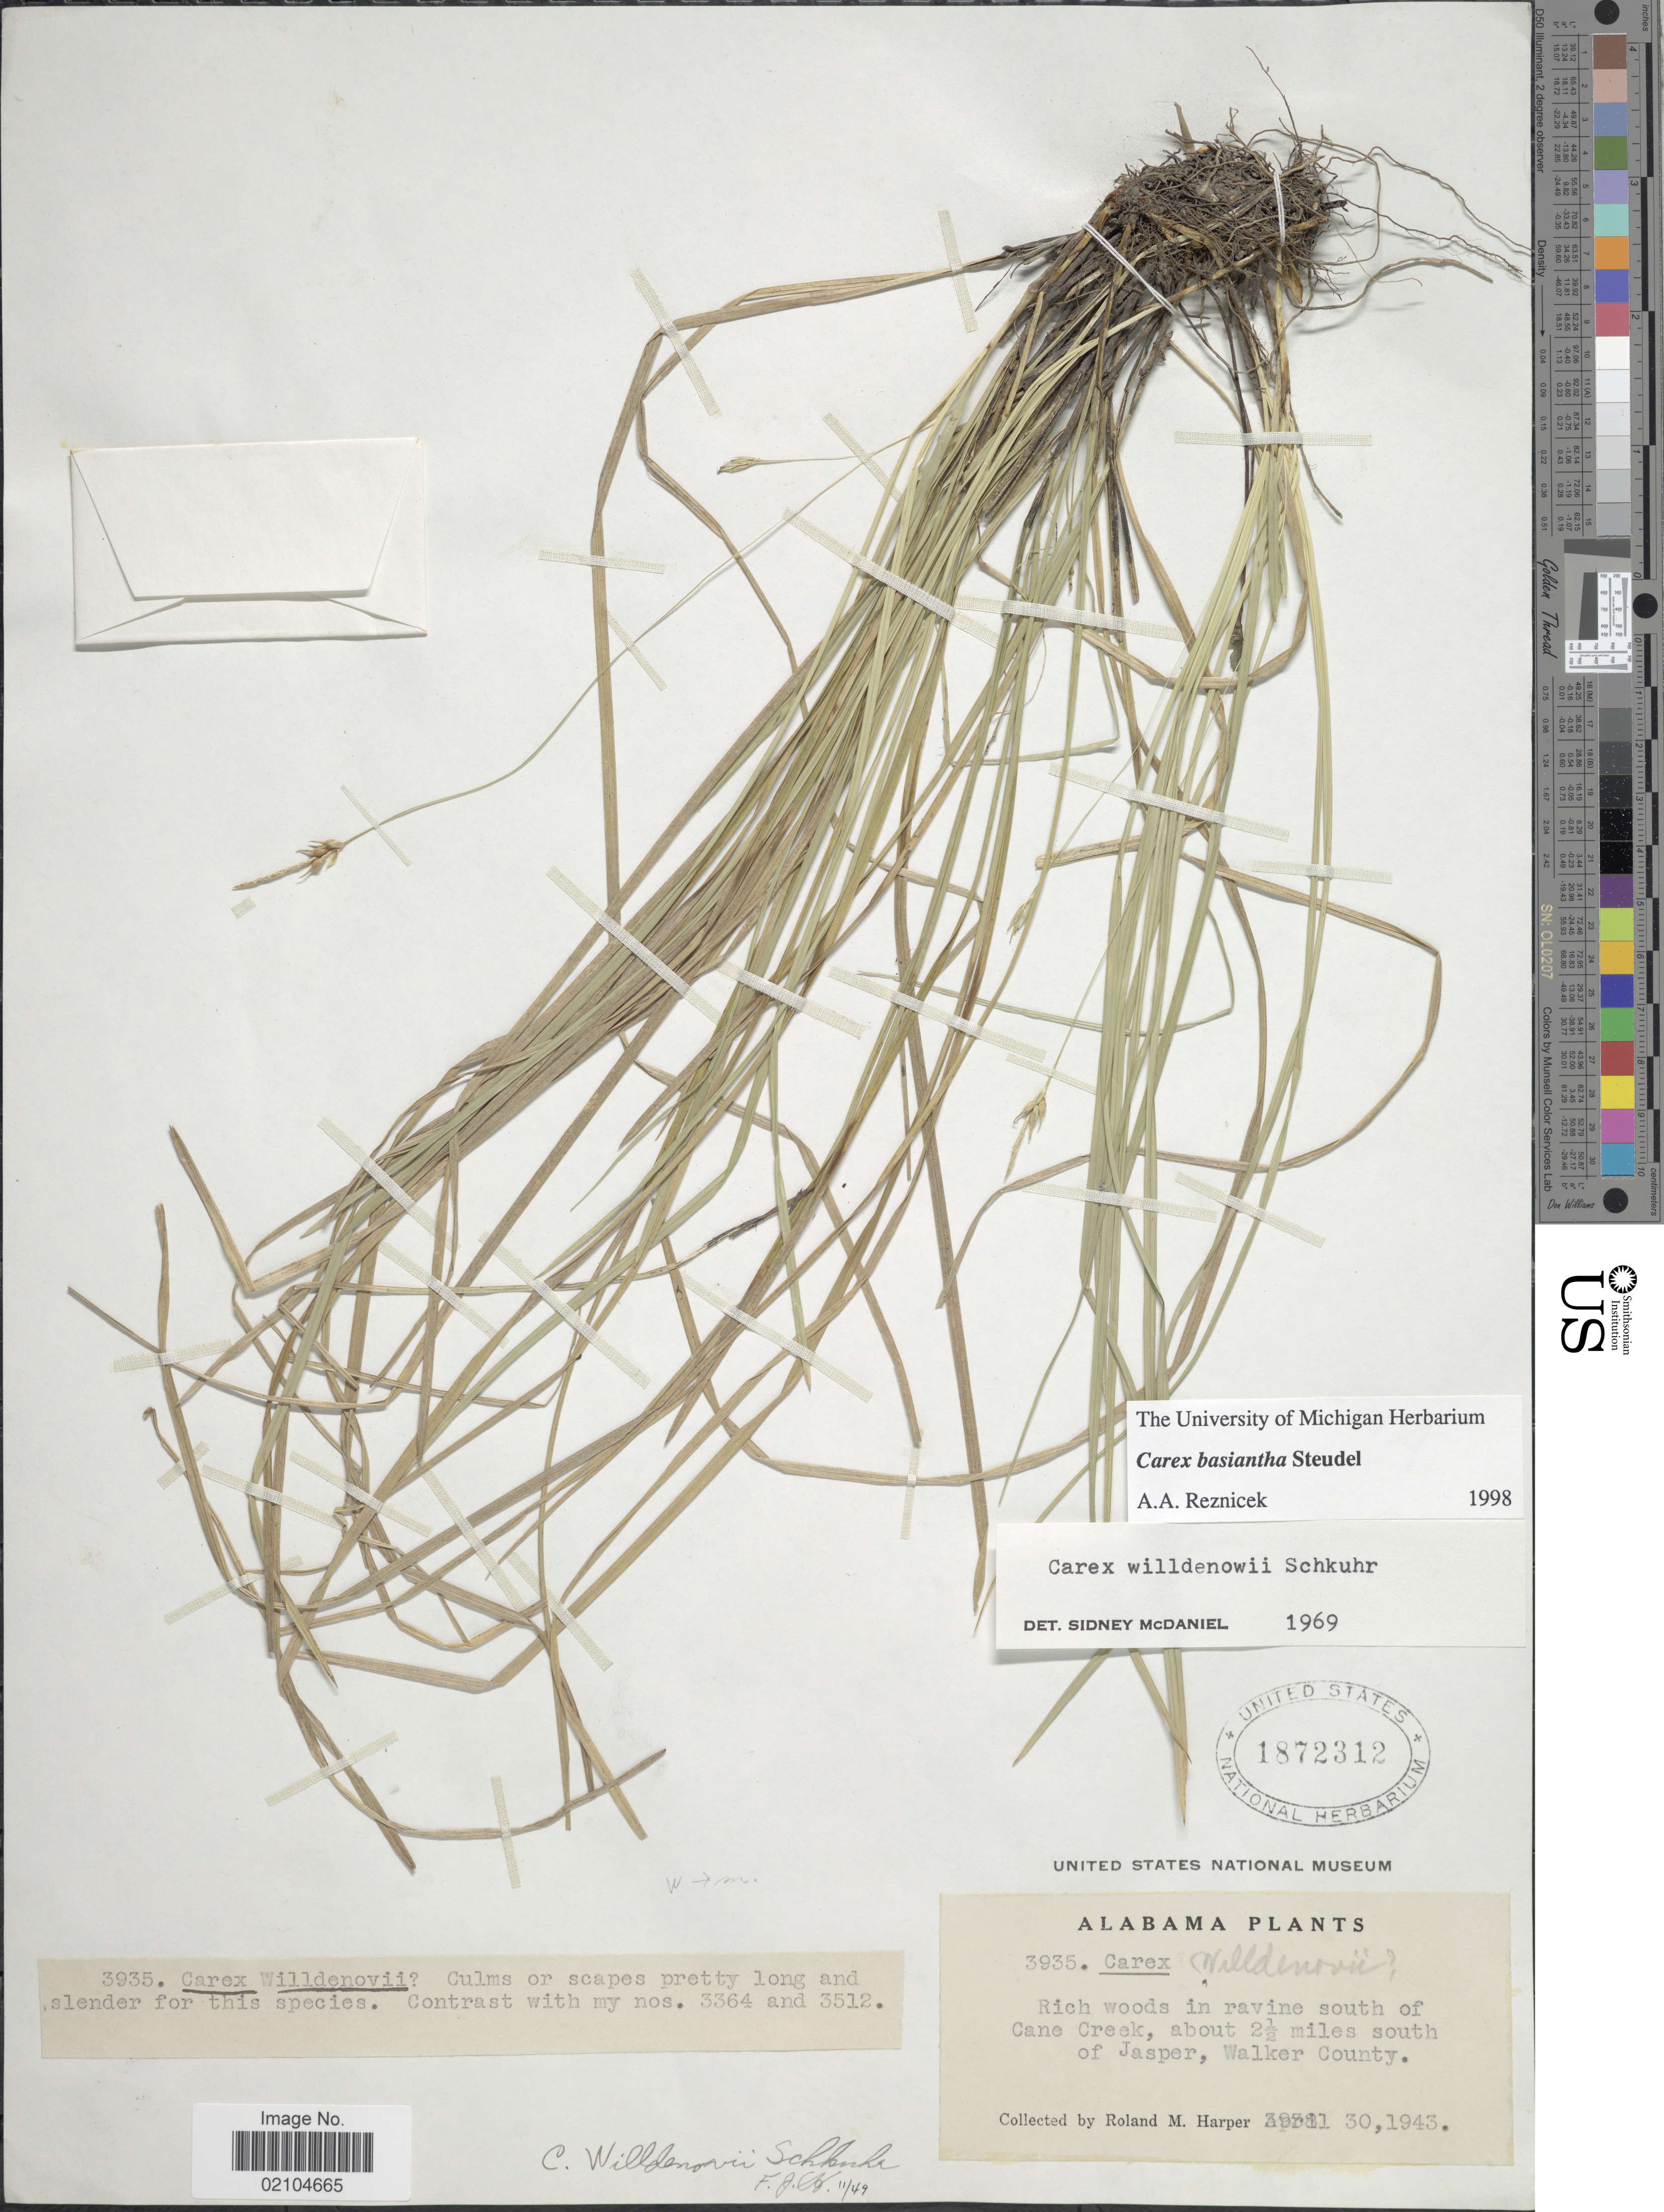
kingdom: Plantae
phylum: Tracheophyta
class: Liliopsida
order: Poales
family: Cyperaceae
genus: Carex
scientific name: Carex basiantha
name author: Steud.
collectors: R. M. Harper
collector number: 3935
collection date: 1943-04-30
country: United States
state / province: Alabama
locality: Rich woods in ravine south of Cane Creek, about 2½ miles south of Jasper, Walker County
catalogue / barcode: US 1872312